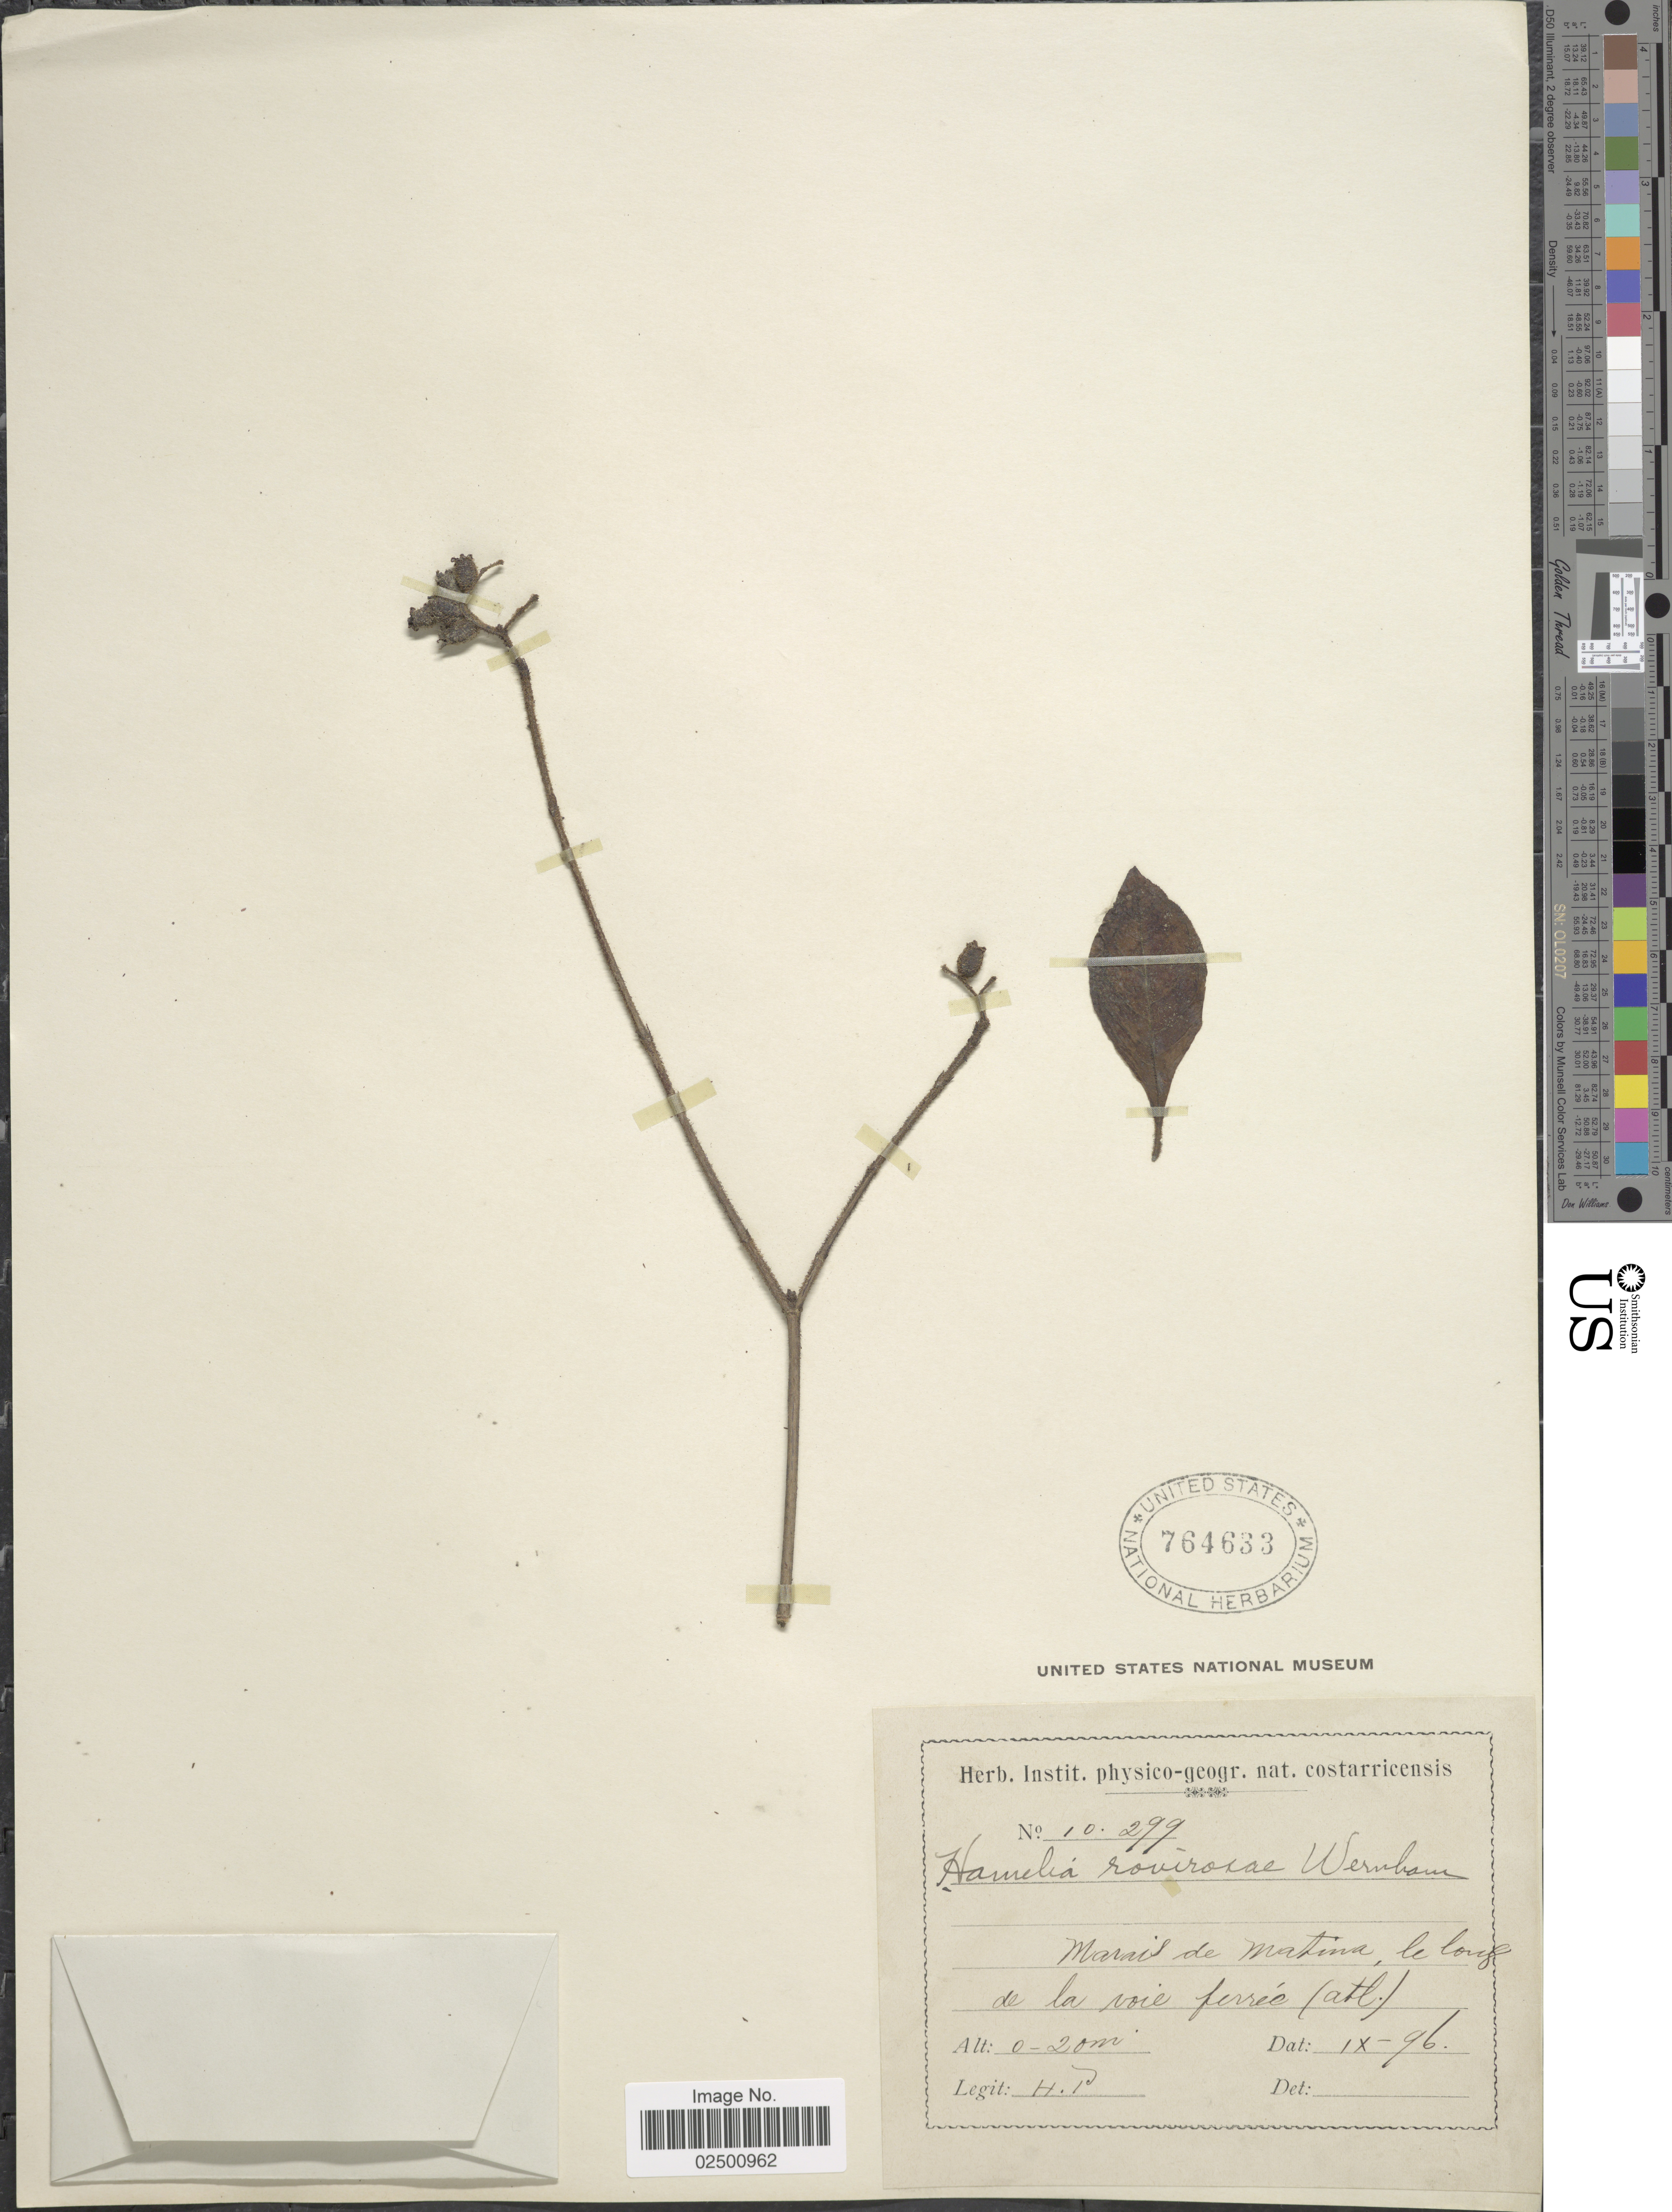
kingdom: Plantae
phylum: Tracheophyta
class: Magnoliopsida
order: Gentianales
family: Rubiaceae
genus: Hamelia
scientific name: Hamelia rovirosae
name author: Wernham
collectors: H. P.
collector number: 10299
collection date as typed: Transcribed d/m/y: /9/96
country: Costa Rica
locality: Marais de Matina, le long de la voie ferree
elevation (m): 0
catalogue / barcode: US 764633